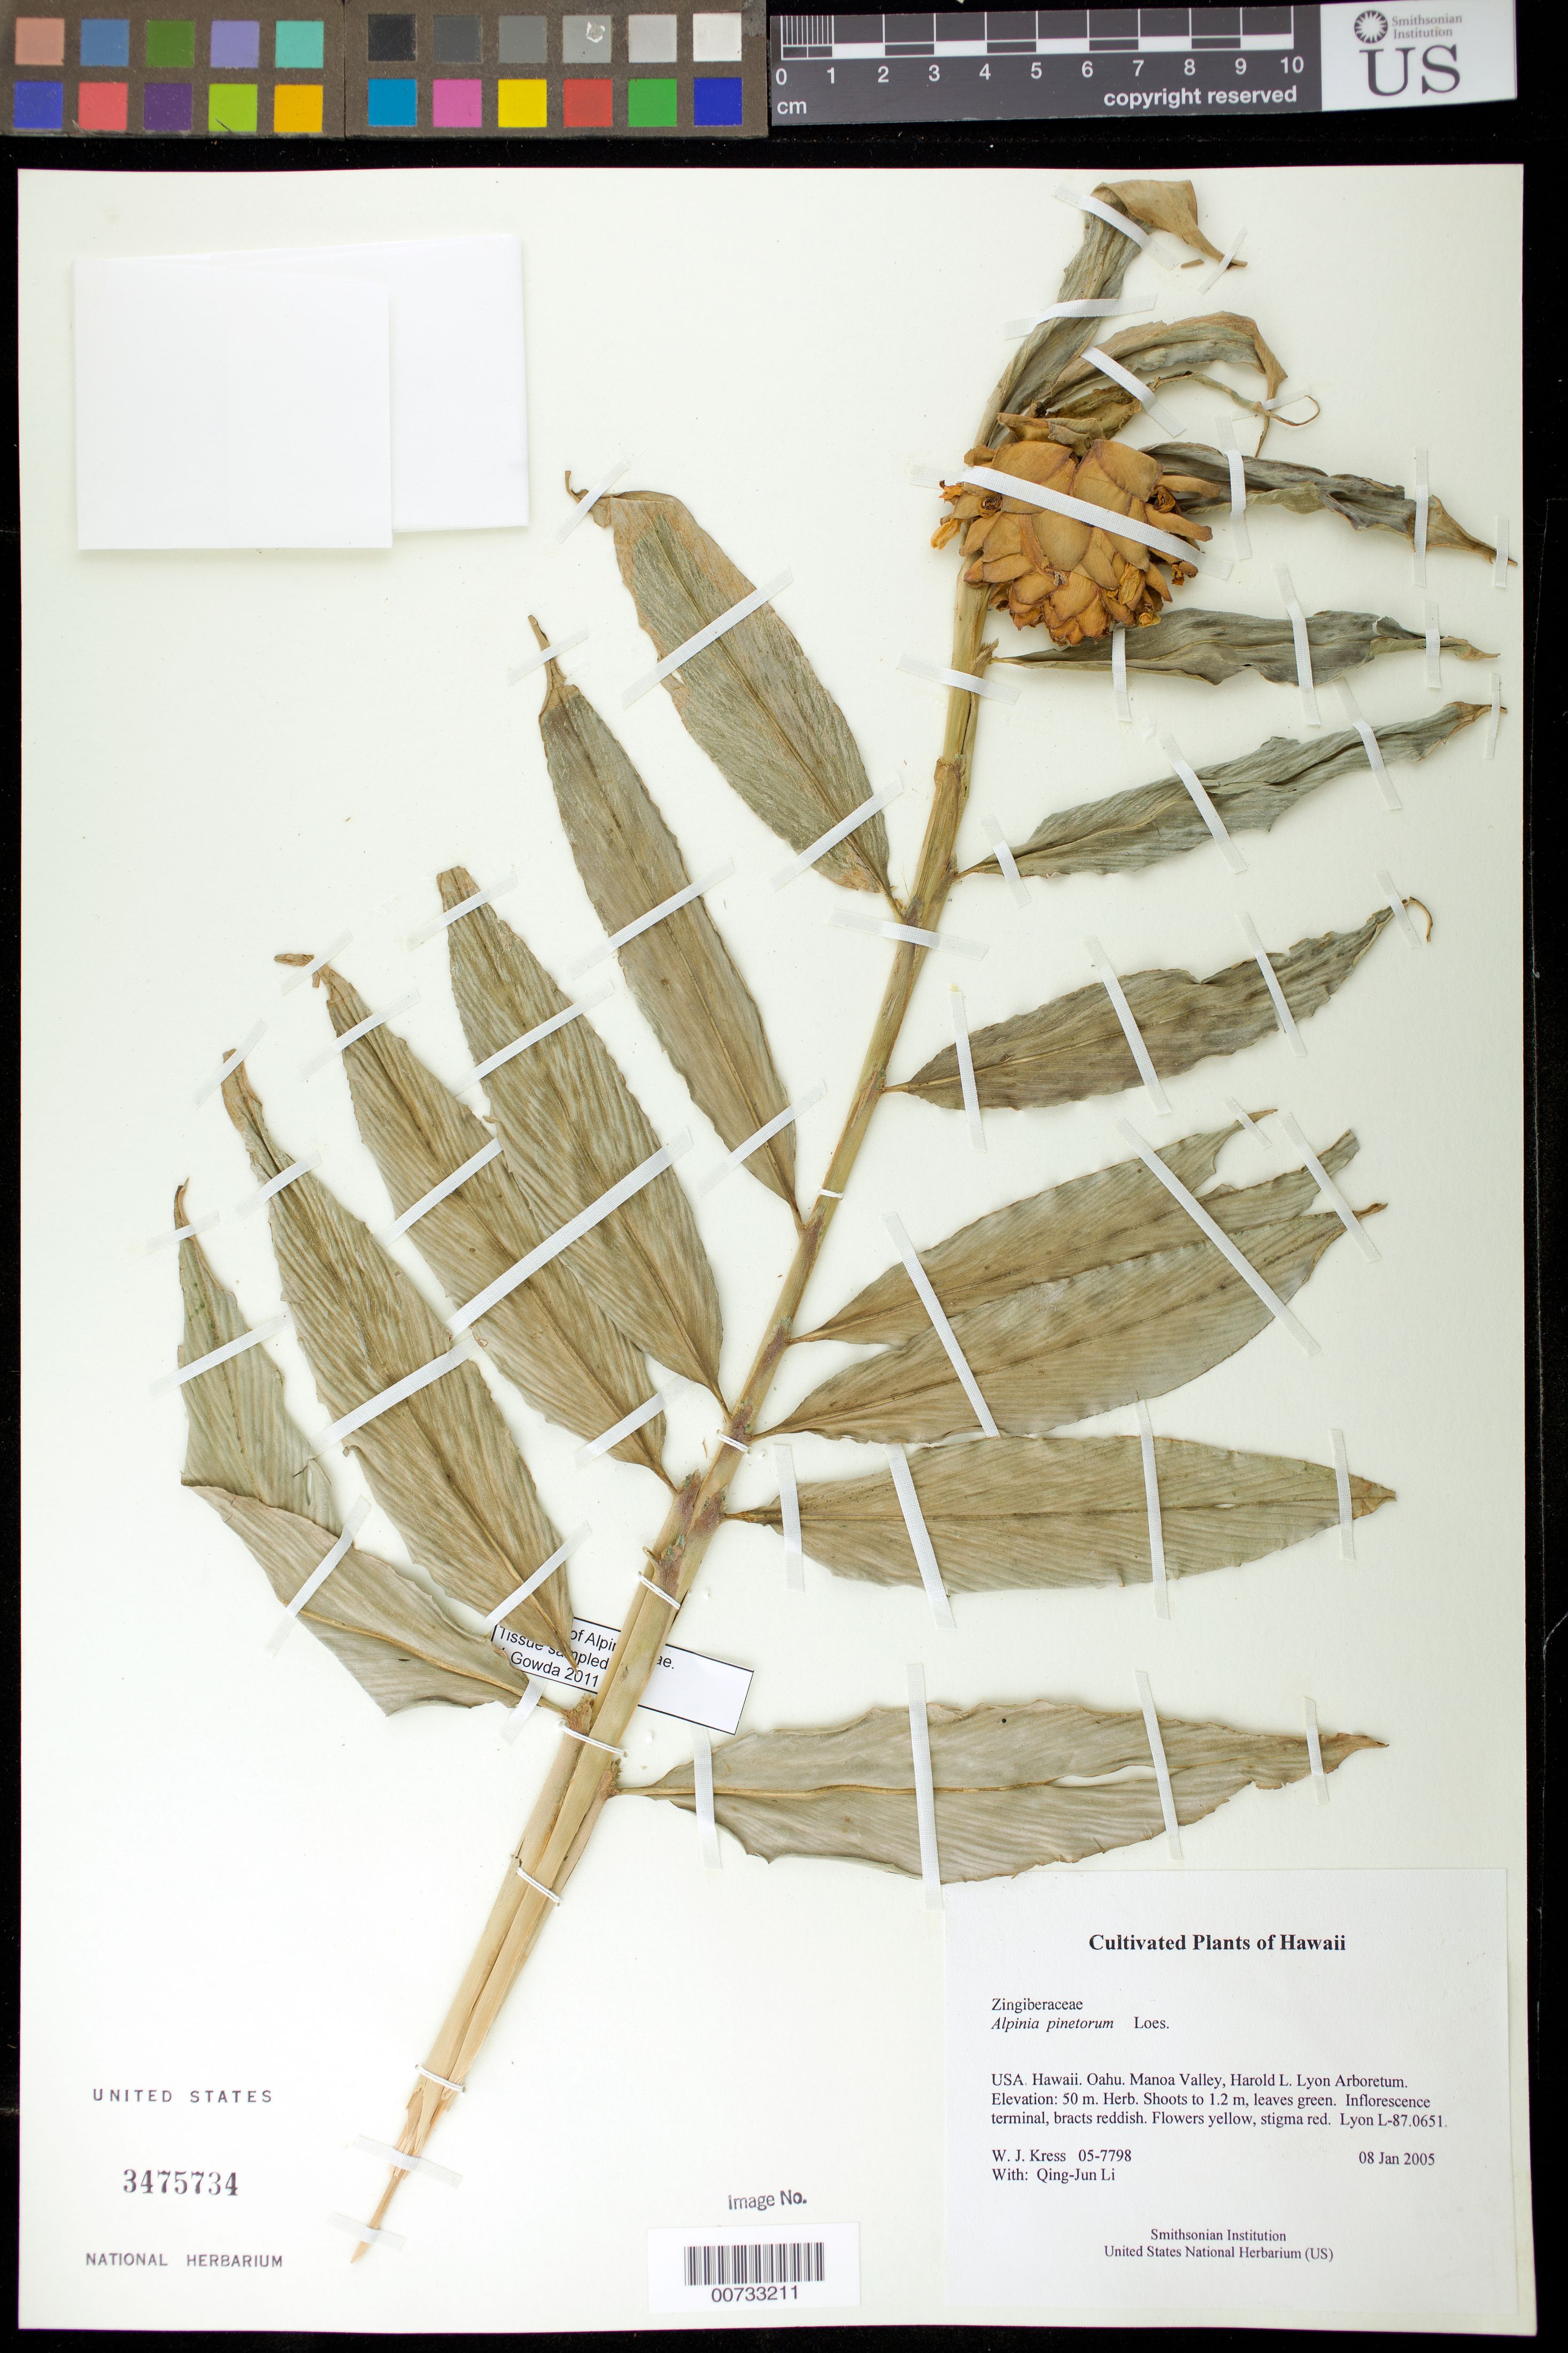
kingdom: Plantae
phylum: Tracheophyta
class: Liliopsida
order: Zingiberales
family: Zingiberaceae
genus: Adelmeria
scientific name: Adelmeria pinetorum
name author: (Ridl.) Ridl.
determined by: Docot, Rudolph Valentino A.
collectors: W. J. Kress & Q. J. Li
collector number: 05-7798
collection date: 2005-01-08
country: United States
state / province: Hawaii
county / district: Honolulu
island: Oahu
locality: Manoa Valley, Harold L. Lyon Arboretum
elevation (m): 50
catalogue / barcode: US 3475734